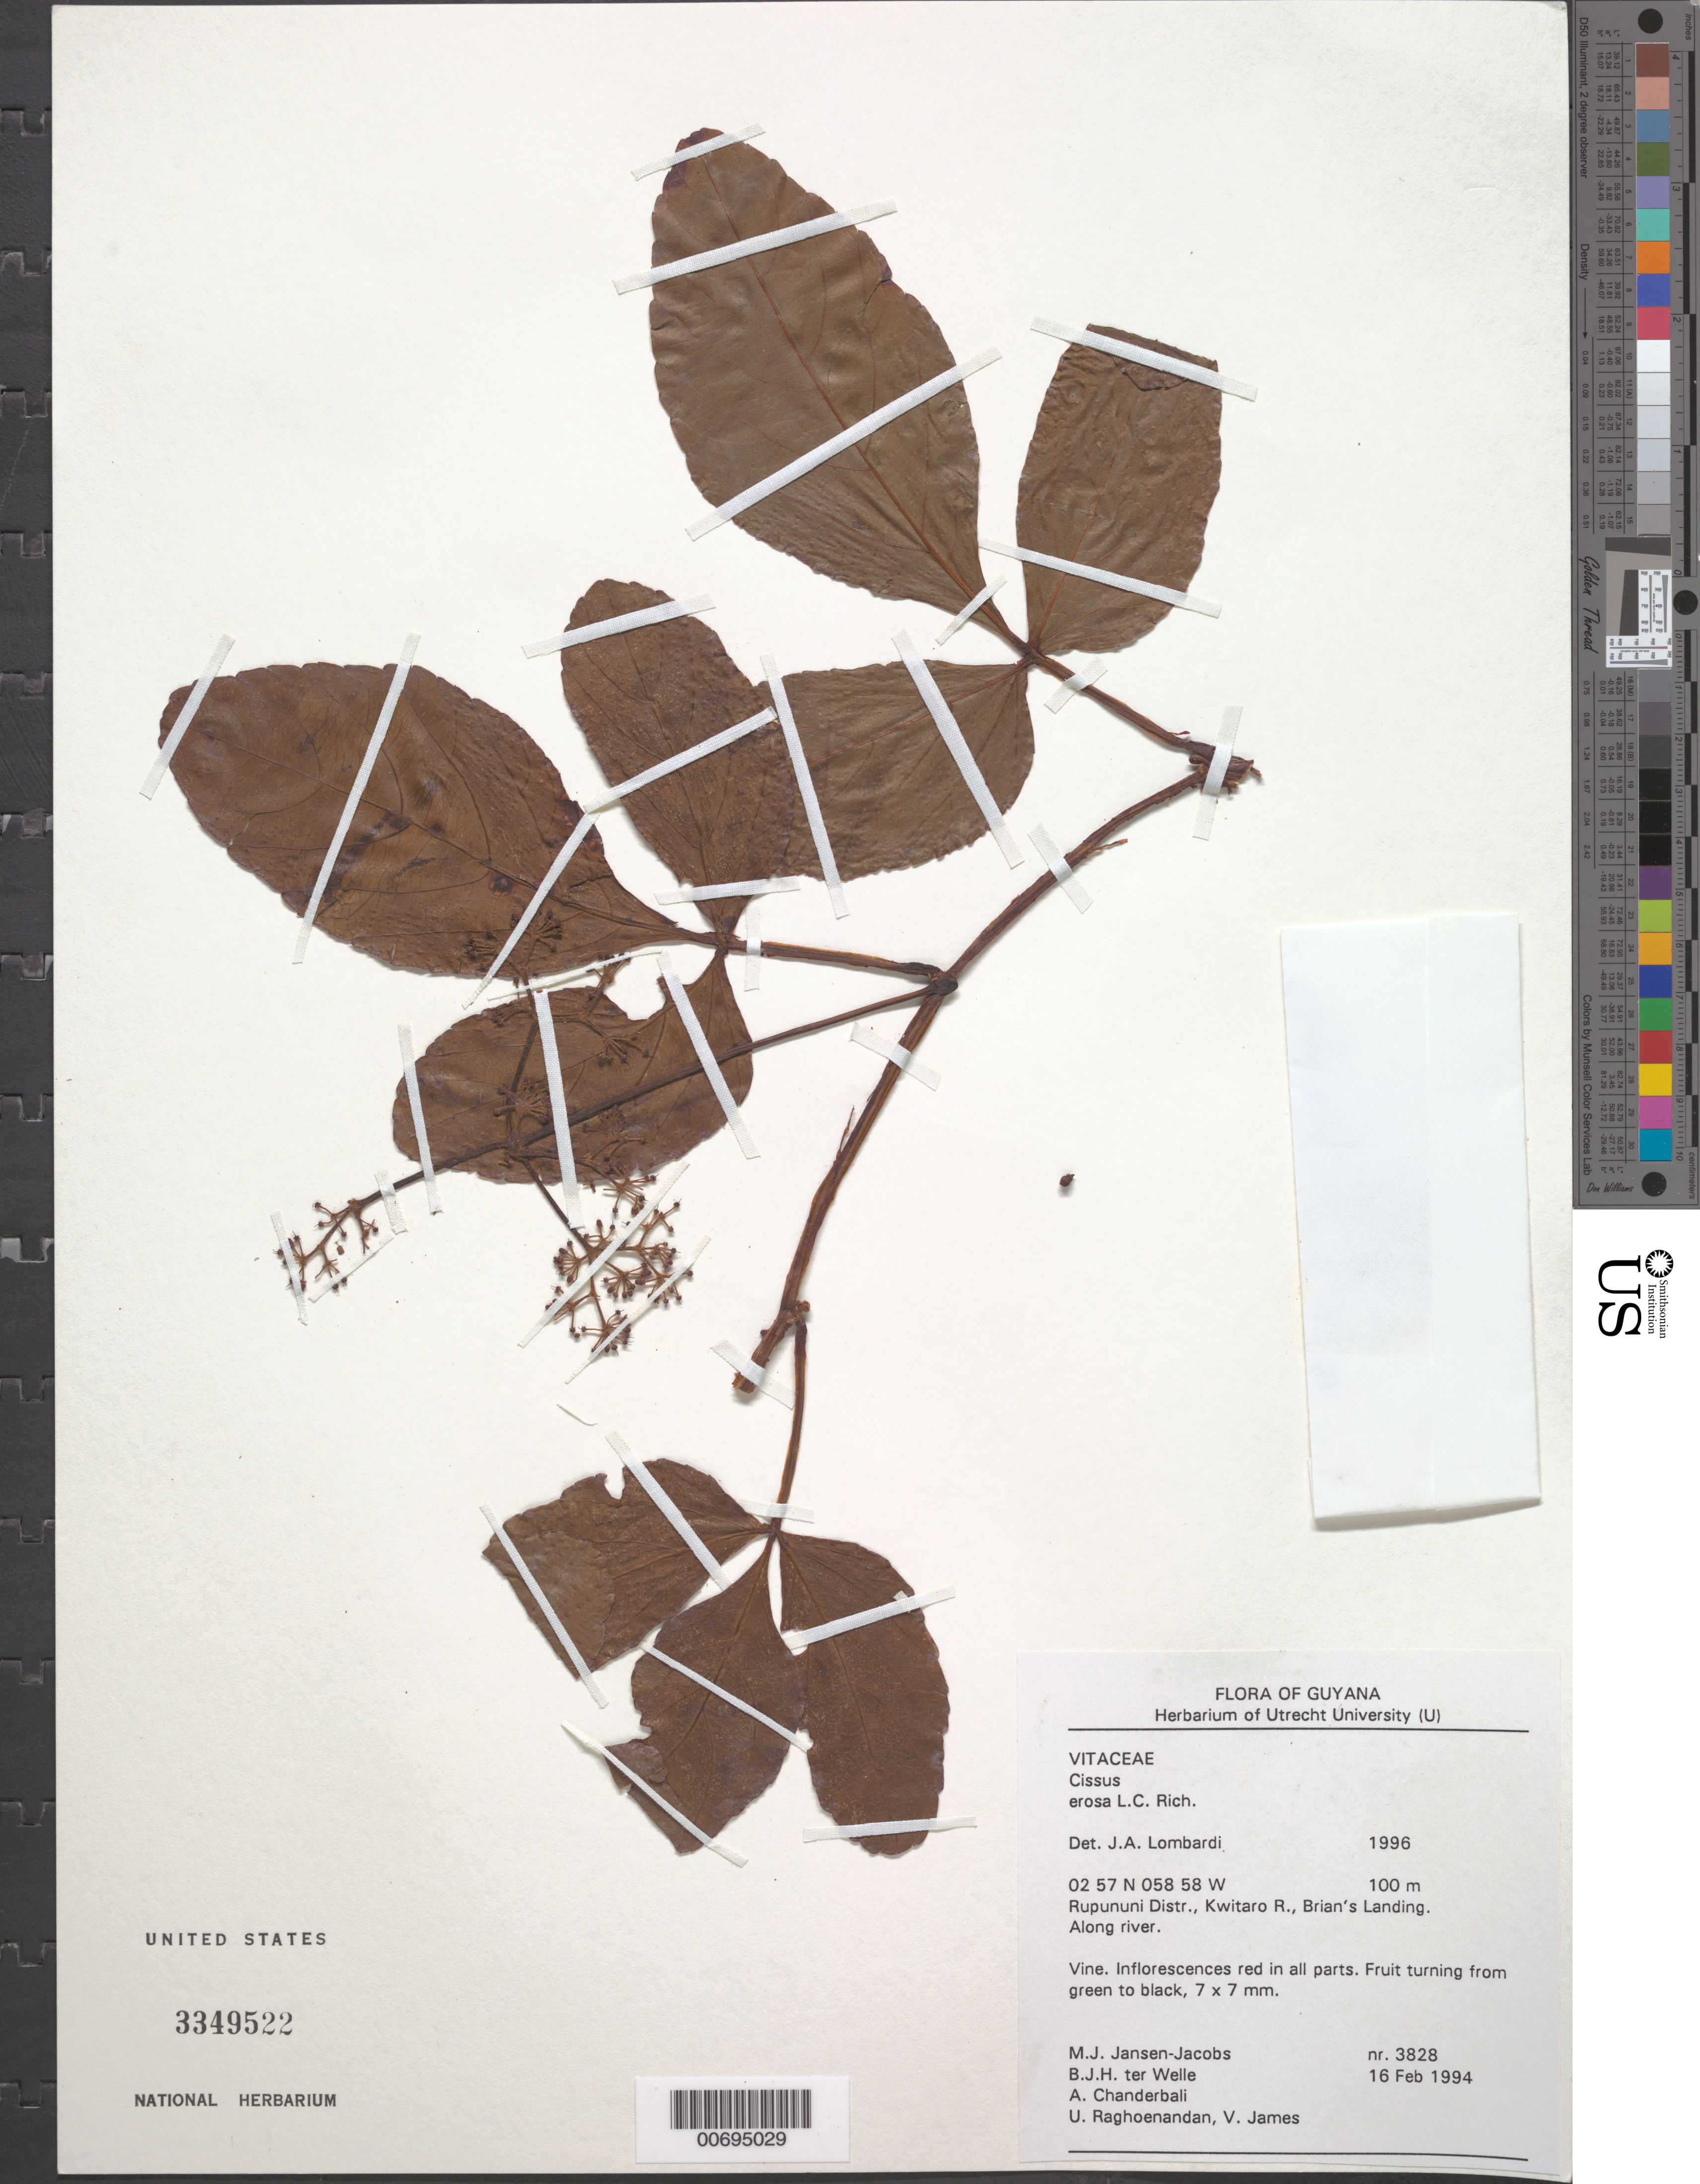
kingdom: Plantae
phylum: Tracheophyta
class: Magnoliopsida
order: Vitales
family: Vitaceae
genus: Cissus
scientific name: Cissus erosa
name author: Rich.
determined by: Lombardi, Julio A.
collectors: M. J. Jansen-Jacobs, B. Welle, A. S. Chanderbali, U. Raghoenandan & V. James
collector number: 3828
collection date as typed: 16-Feb-94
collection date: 1994-02-16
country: Guyana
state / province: U. Takutu-U. Essequibo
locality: Brian's Landing, Kwitaro R.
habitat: Along river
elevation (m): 100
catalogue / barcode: US 3349522